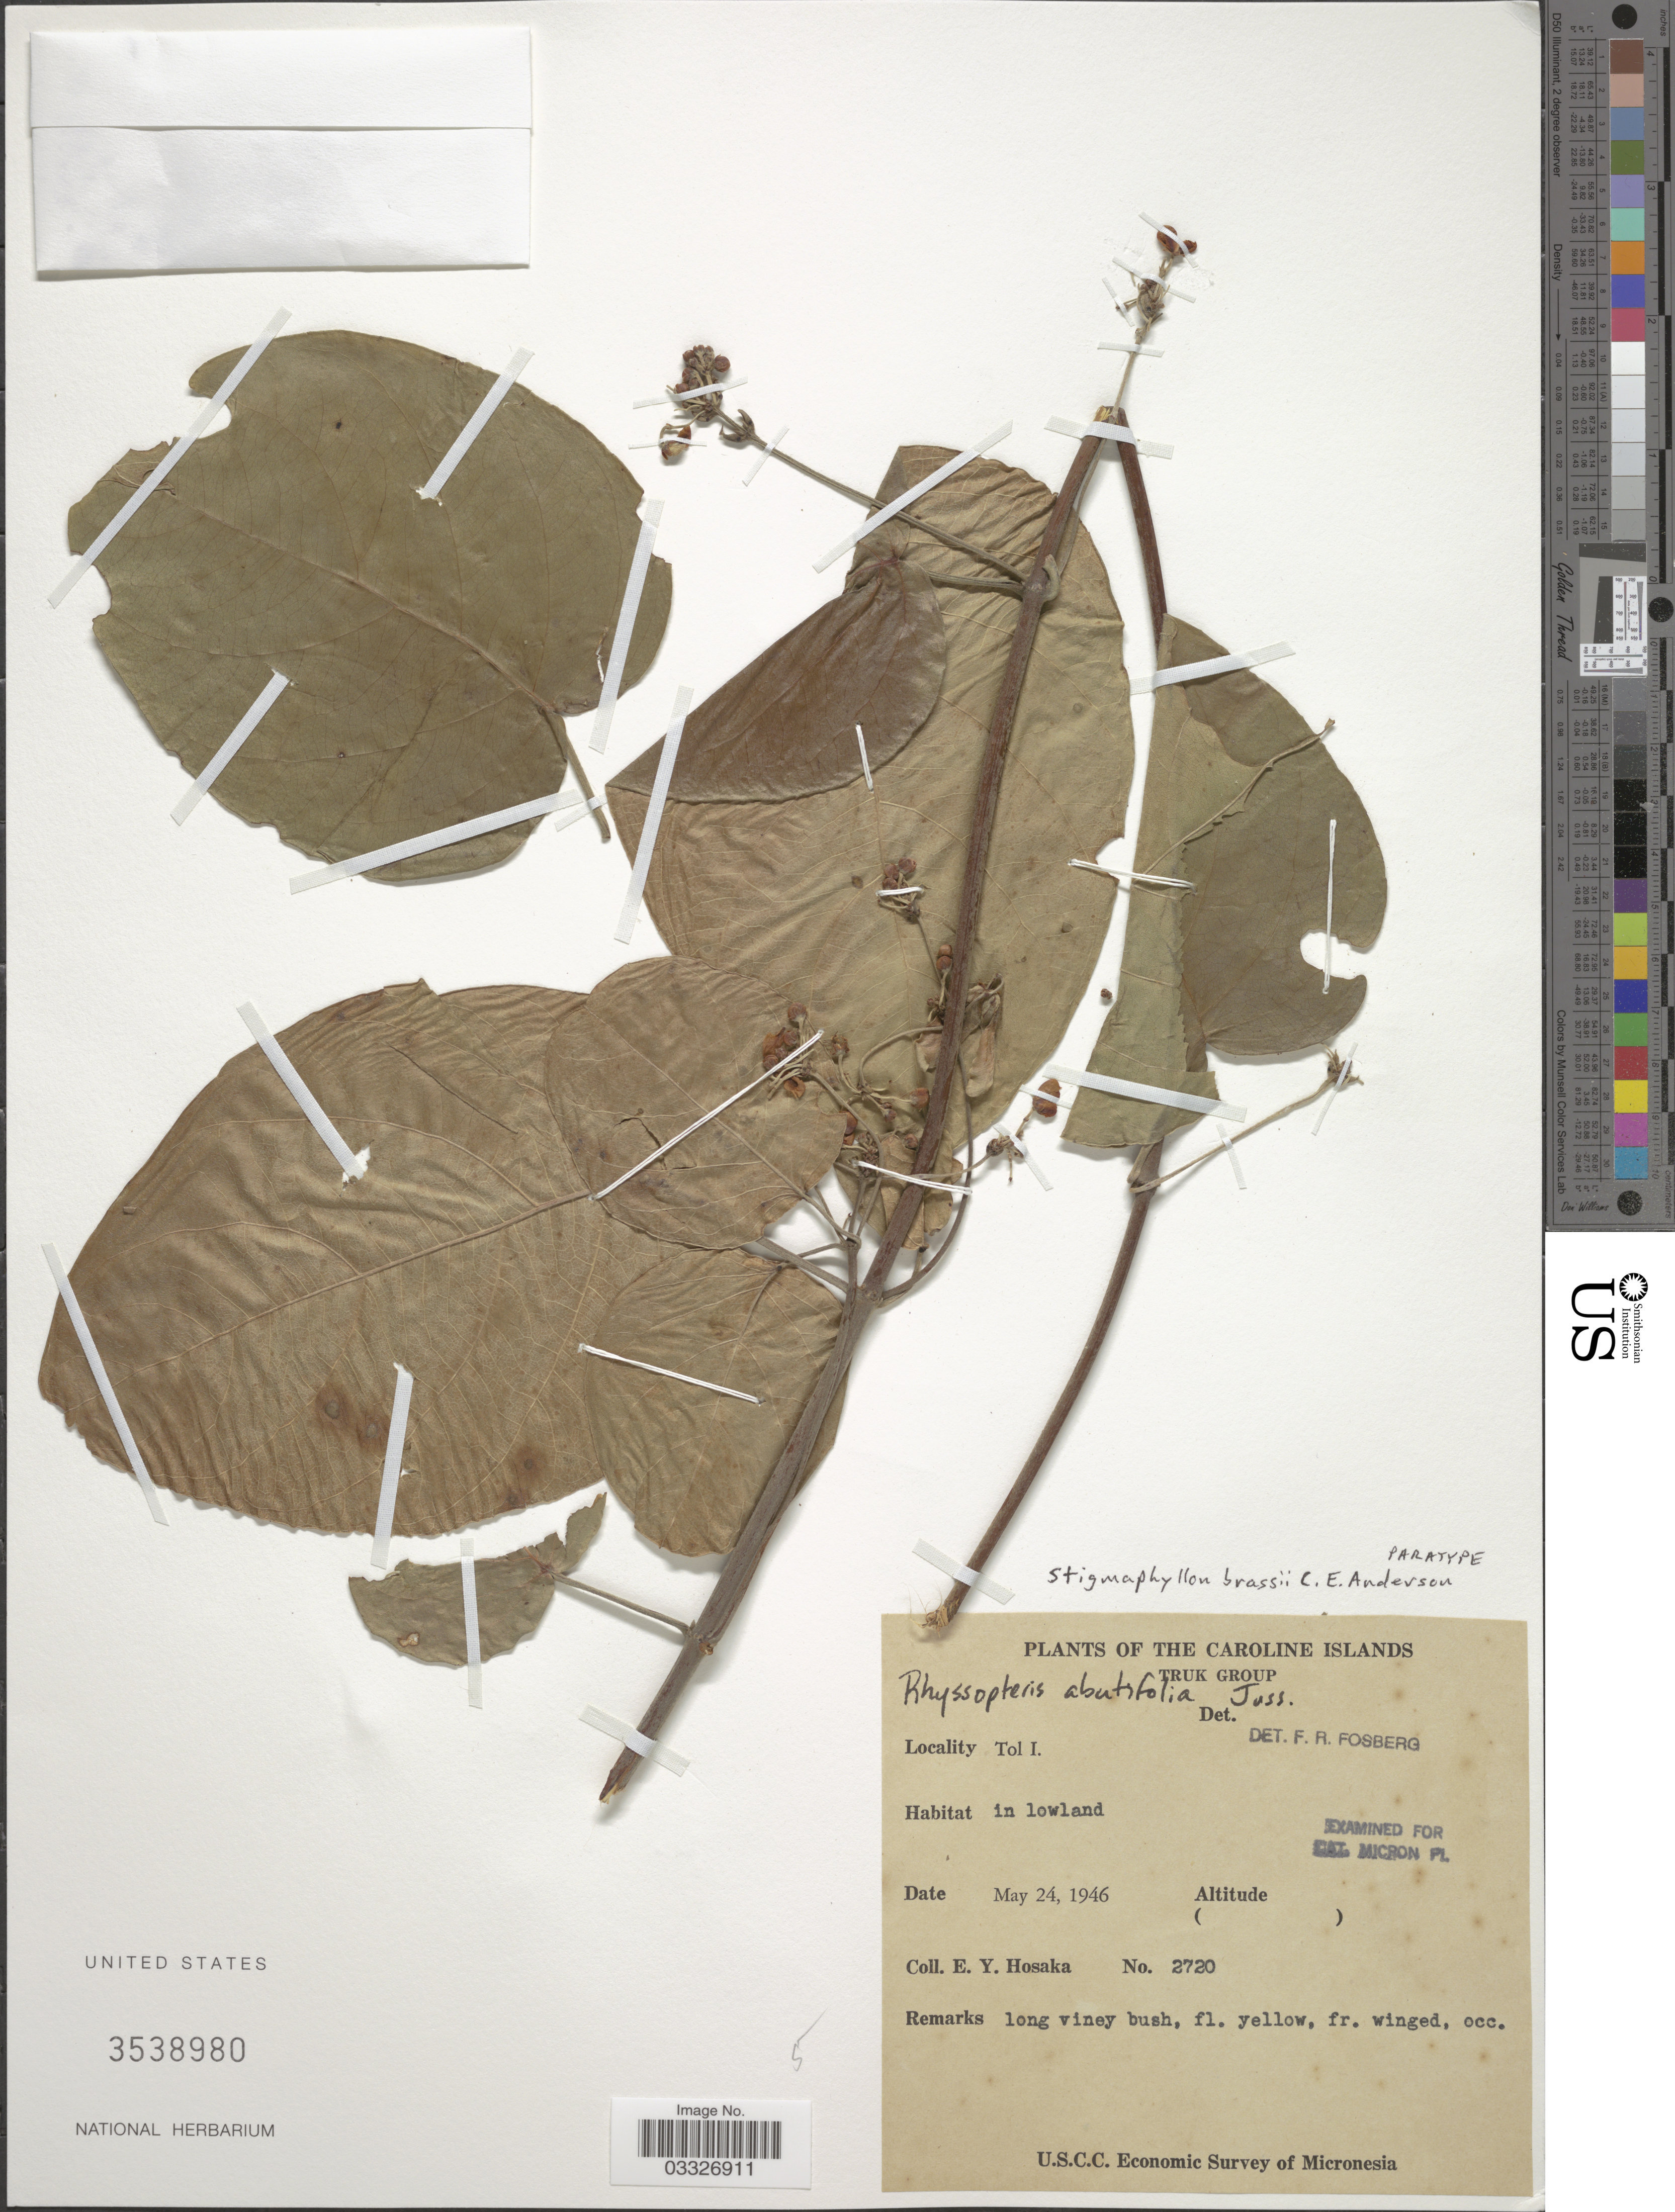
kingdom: Plantae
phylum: Tracheophyta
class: Magnoliopsida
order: Malpighiales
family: Malpighiaceae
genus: Stigmaphyllon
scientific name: Stigmaphyllon brassii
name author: C.E. Anderson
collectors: E. Y. Hosaka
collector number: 2720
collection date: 1946-05-24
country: Micronesia, Federated States of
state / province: Truk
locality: The Caroline Islands. Truk Group. Tol I.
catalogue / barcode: US 3538980